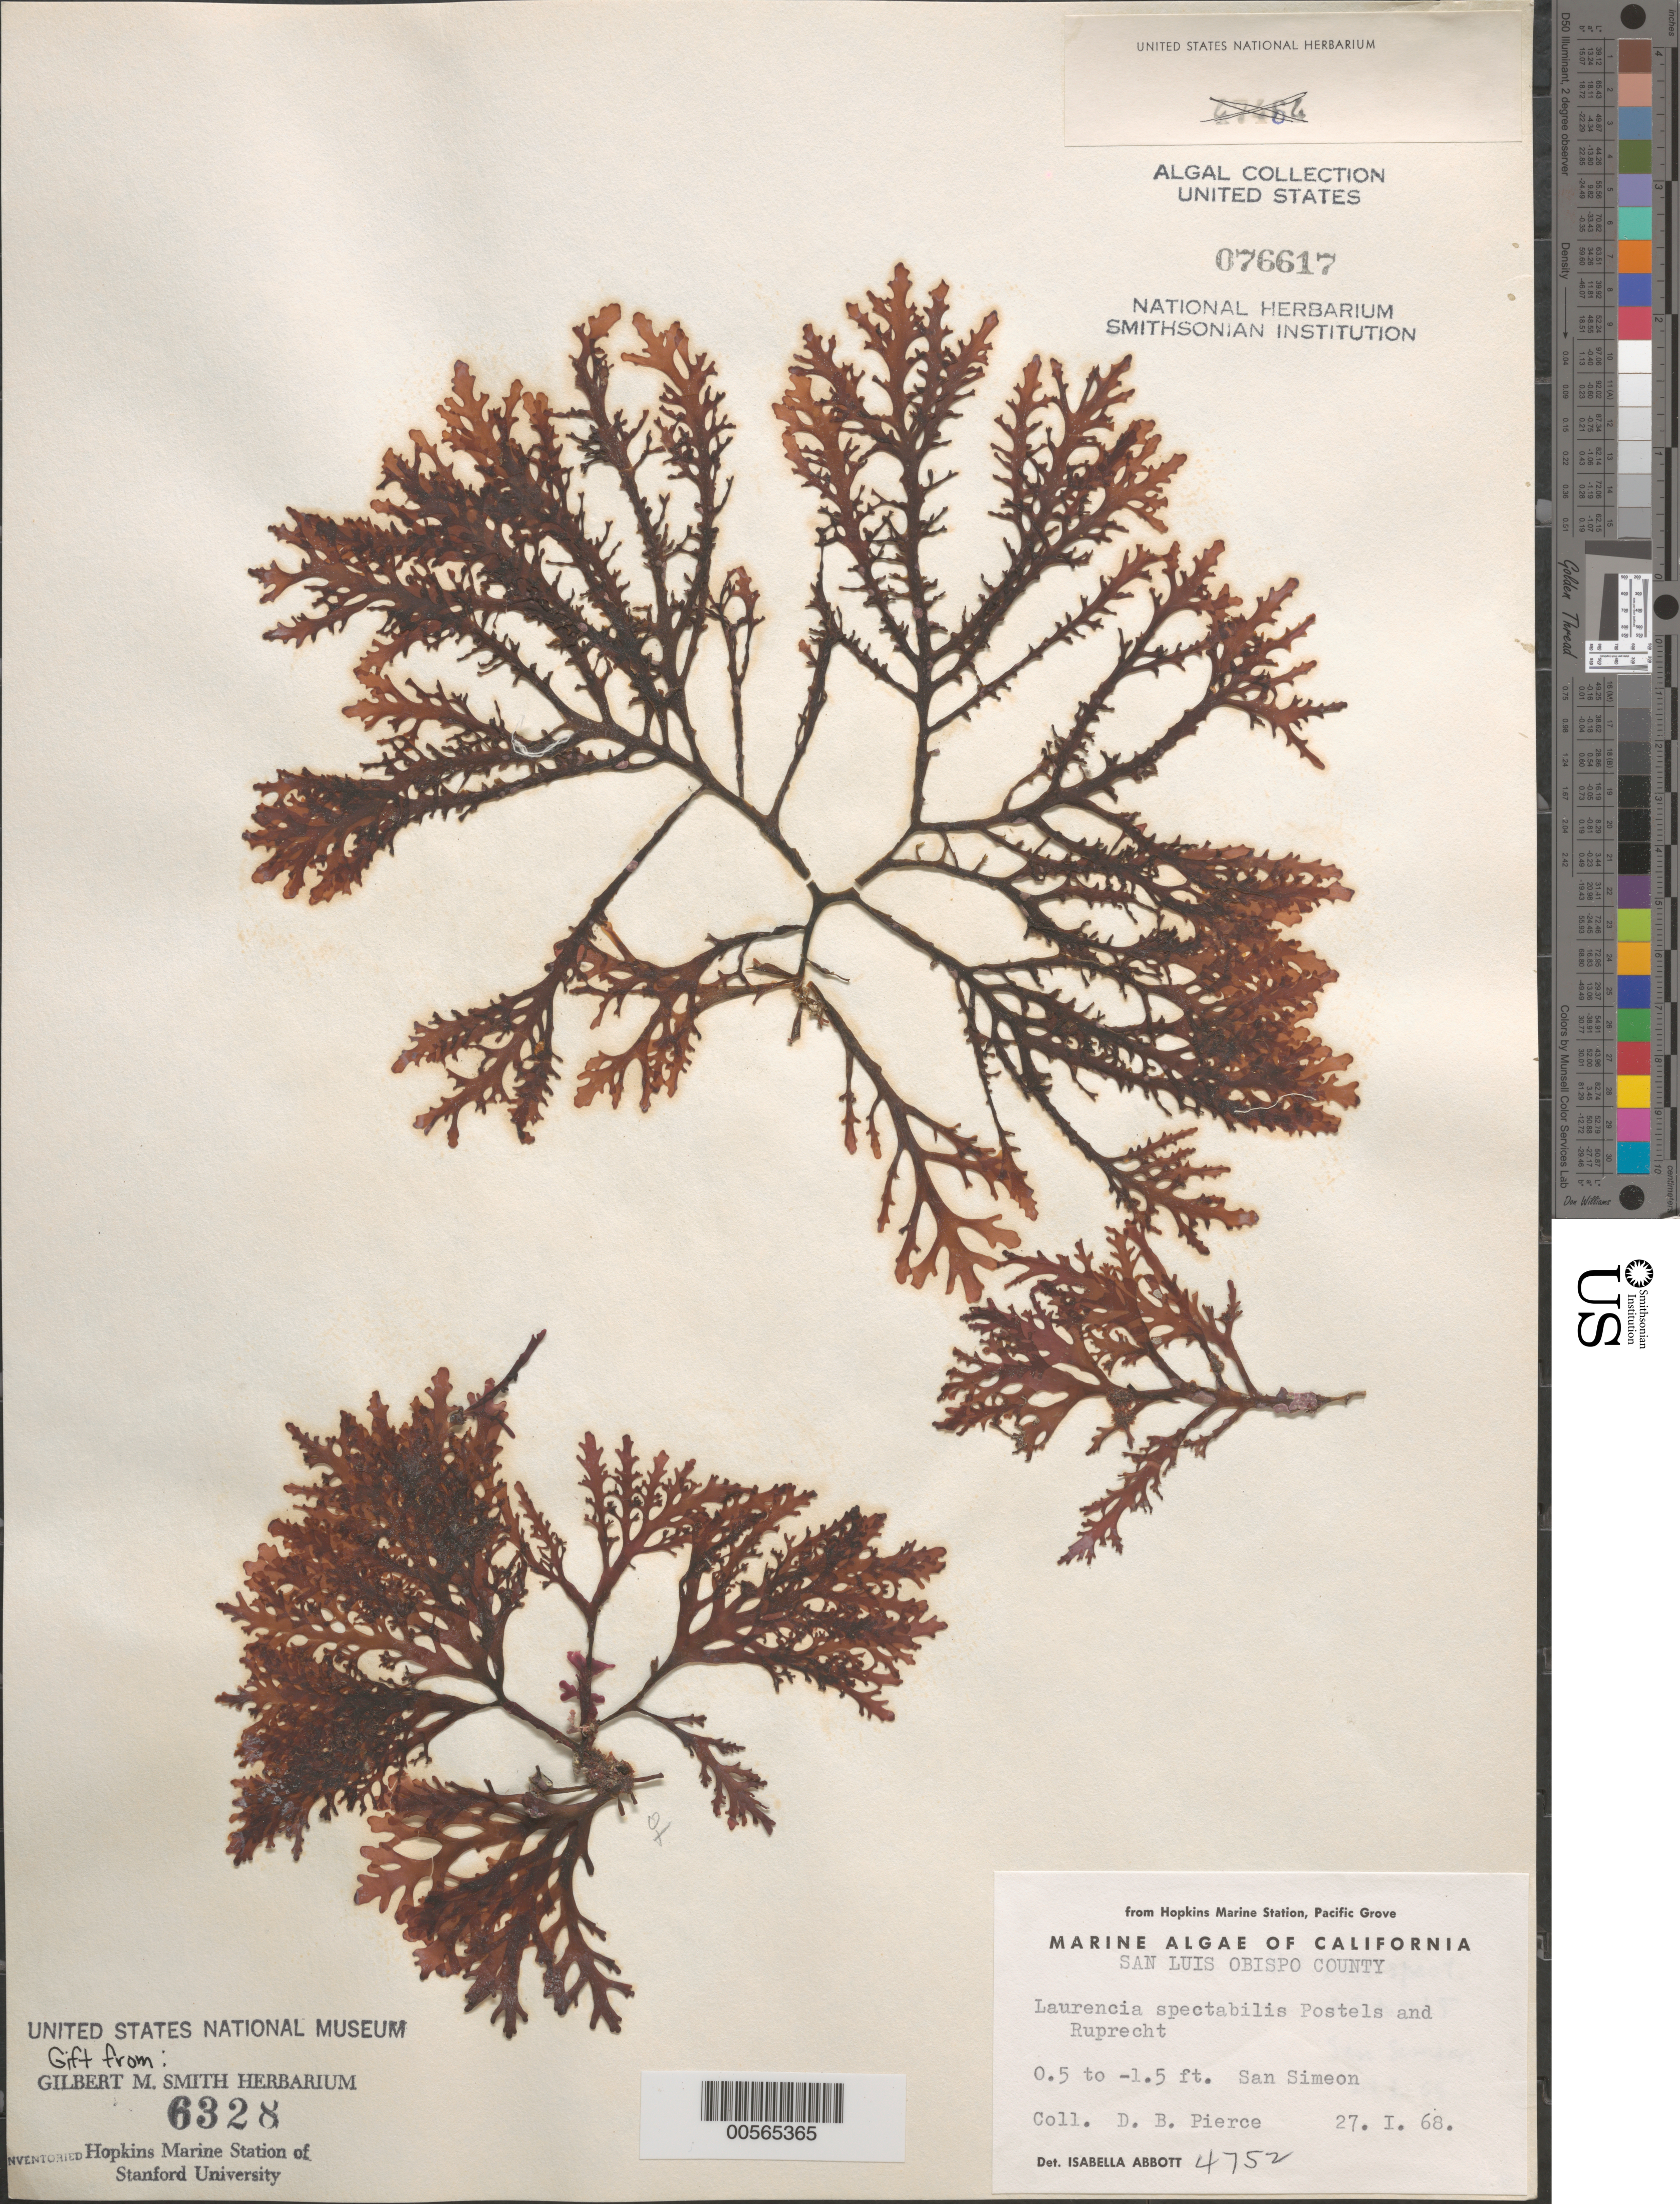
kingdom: Plantae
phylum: Rhodophyta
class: Florideophyceae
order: Ceramiales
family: Rhodomelaceae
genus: Osmundea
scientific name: Osmundea spectabilis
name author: (Postels & Rupr.) K.W. Nam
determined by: Algae name updating Project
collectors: D. Pierce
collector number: IAA 4752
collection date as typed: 27 Jan 1968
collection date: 1968-01-27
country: United States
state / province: California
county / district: San Luis Obispo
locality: San Simeon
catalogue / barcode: US 76617